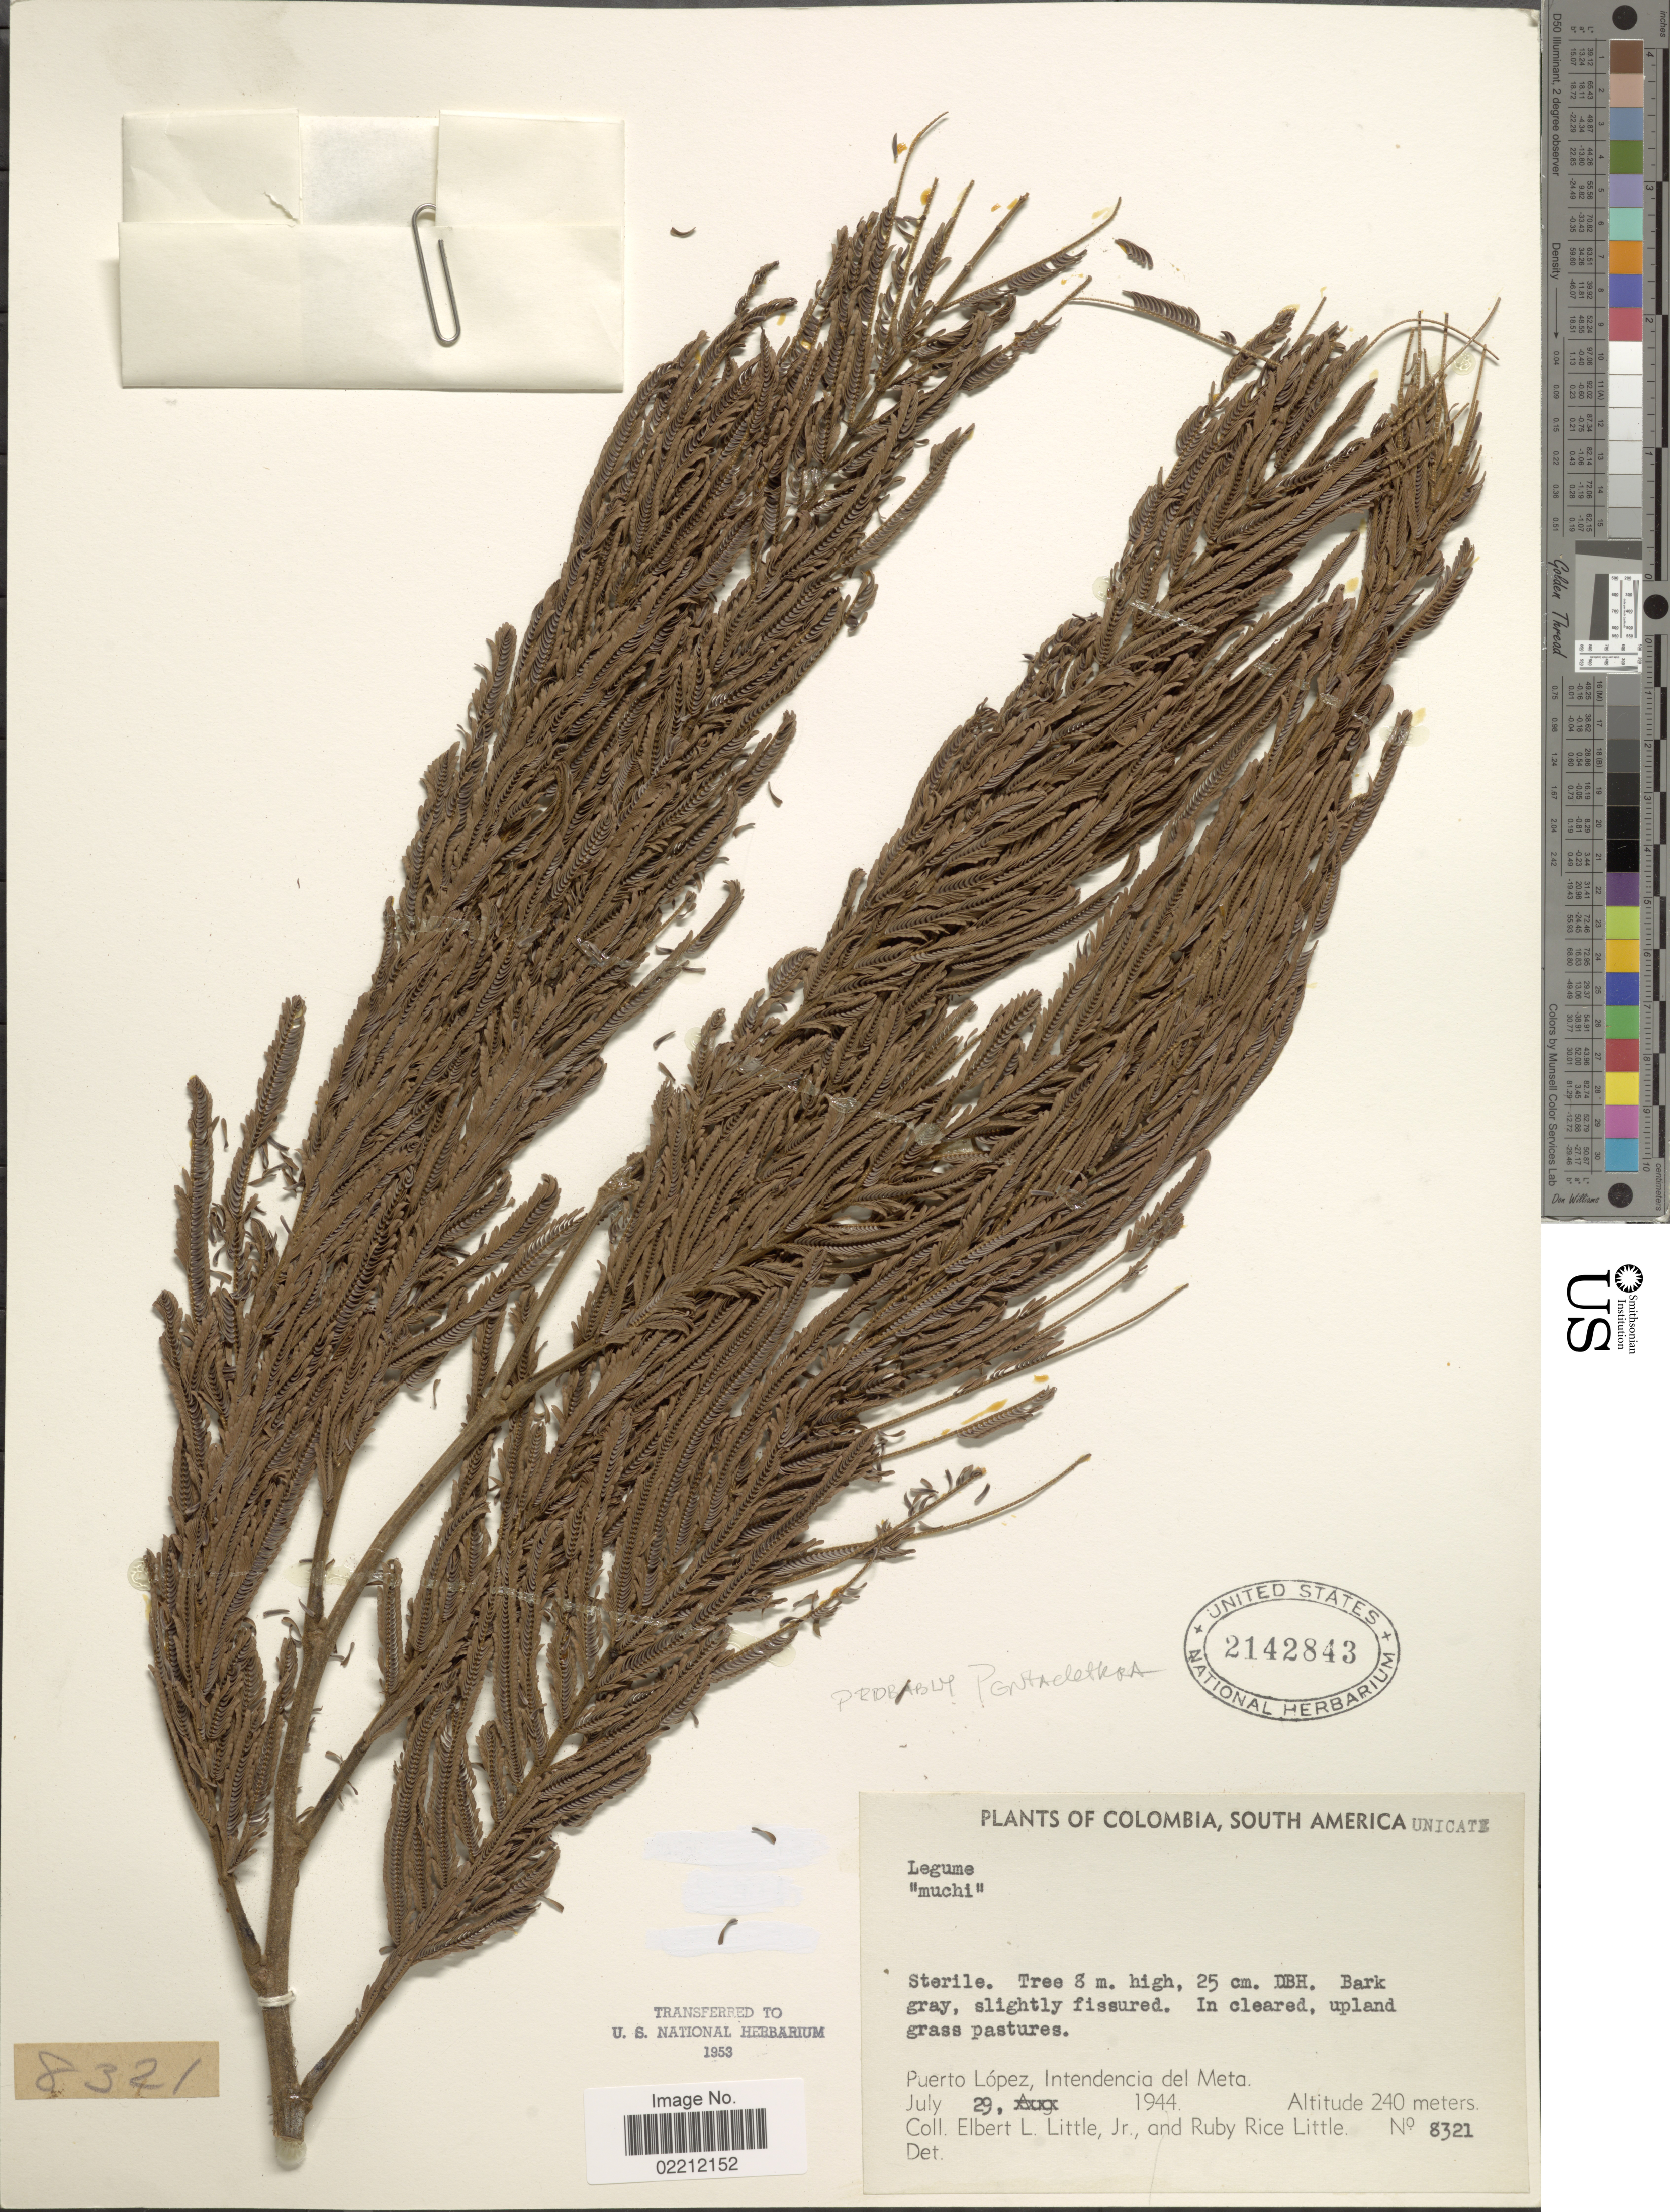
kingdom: Plantae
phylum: Tracheophyta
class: Magnoliopsida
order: Fabales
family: Fabaceae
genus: Pentaclethra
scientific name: Pentaclethra macroloba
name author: (Willd.) Kuntze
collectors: E. L. Little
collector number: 8321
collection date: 1944-07-29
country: Colombia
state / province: Meta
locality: Puerto Lopez, Intendencia del Meta.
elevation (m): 240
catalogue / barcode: US 2142843